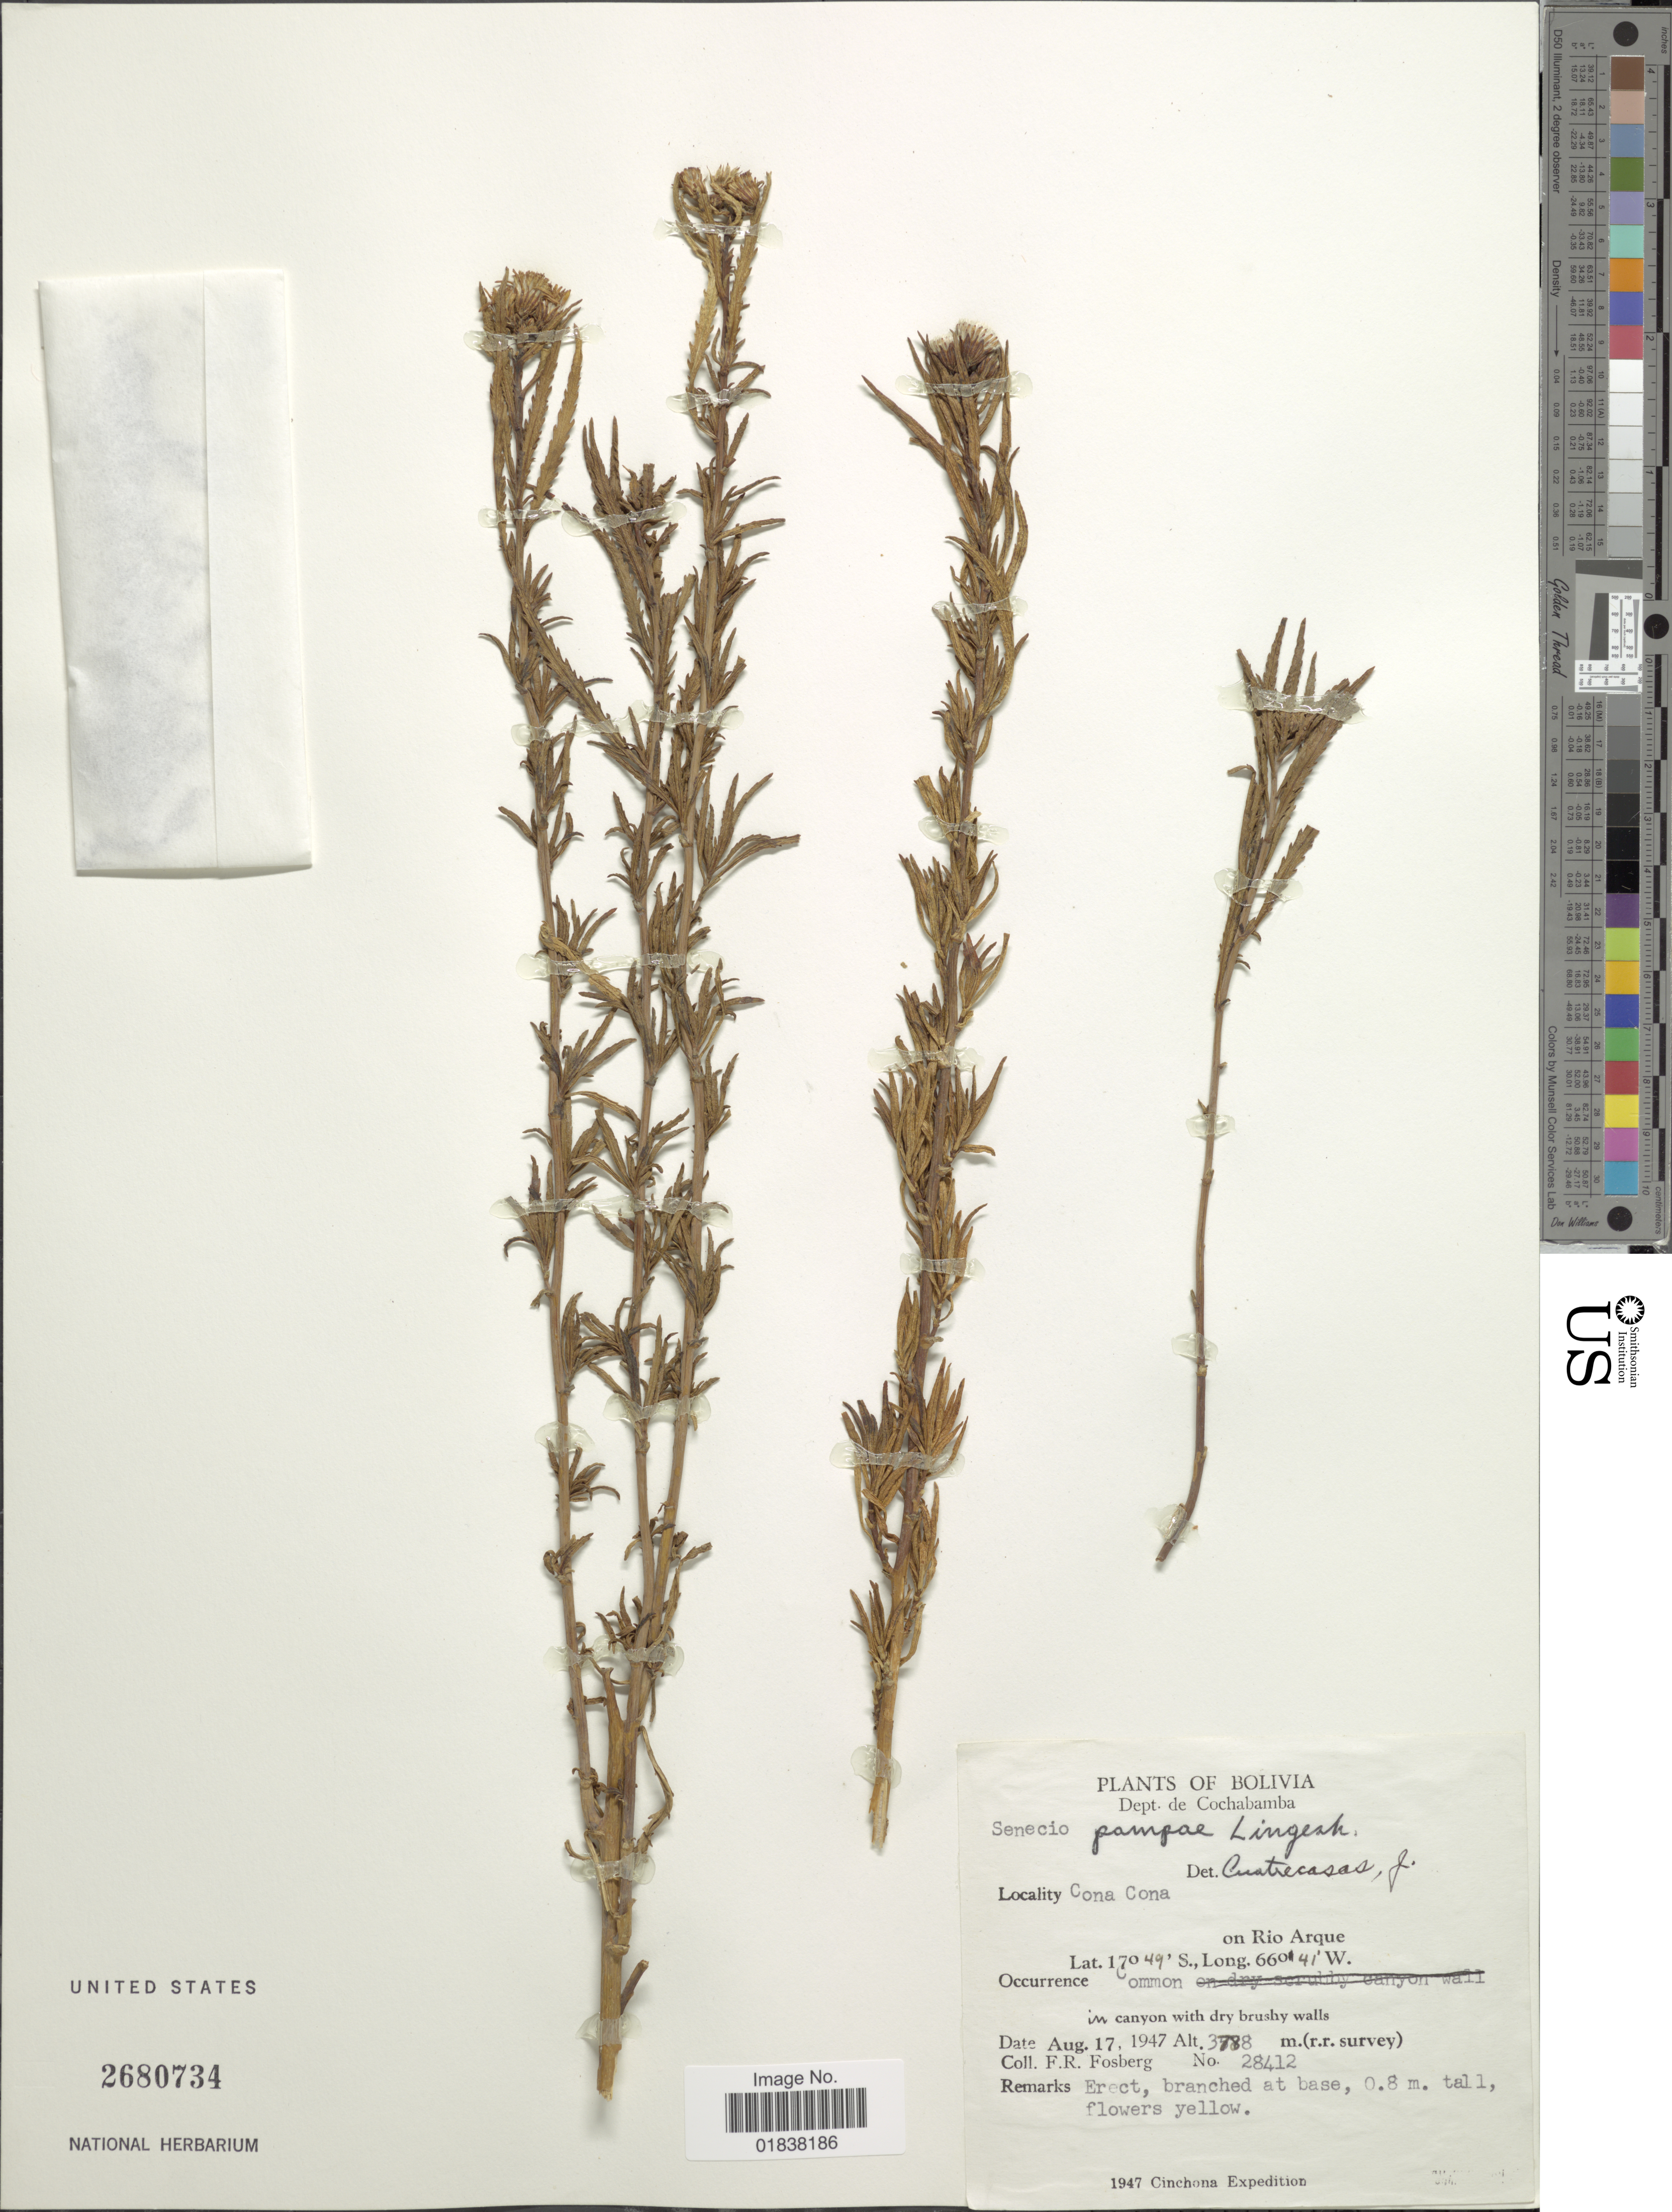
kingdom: Plantae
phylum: Tracheophyta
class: Magnoliopsida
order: Asterales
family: Asteraceae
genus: Senecio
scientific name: Senecio pampae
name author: Lingelsh.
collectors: F. R. Fosberg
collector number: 28412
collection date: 1947-08-17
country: Bolivia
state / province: Cochabamba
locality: Cona Cona on Rio Arque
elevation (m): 3788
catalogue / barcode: US 2680734